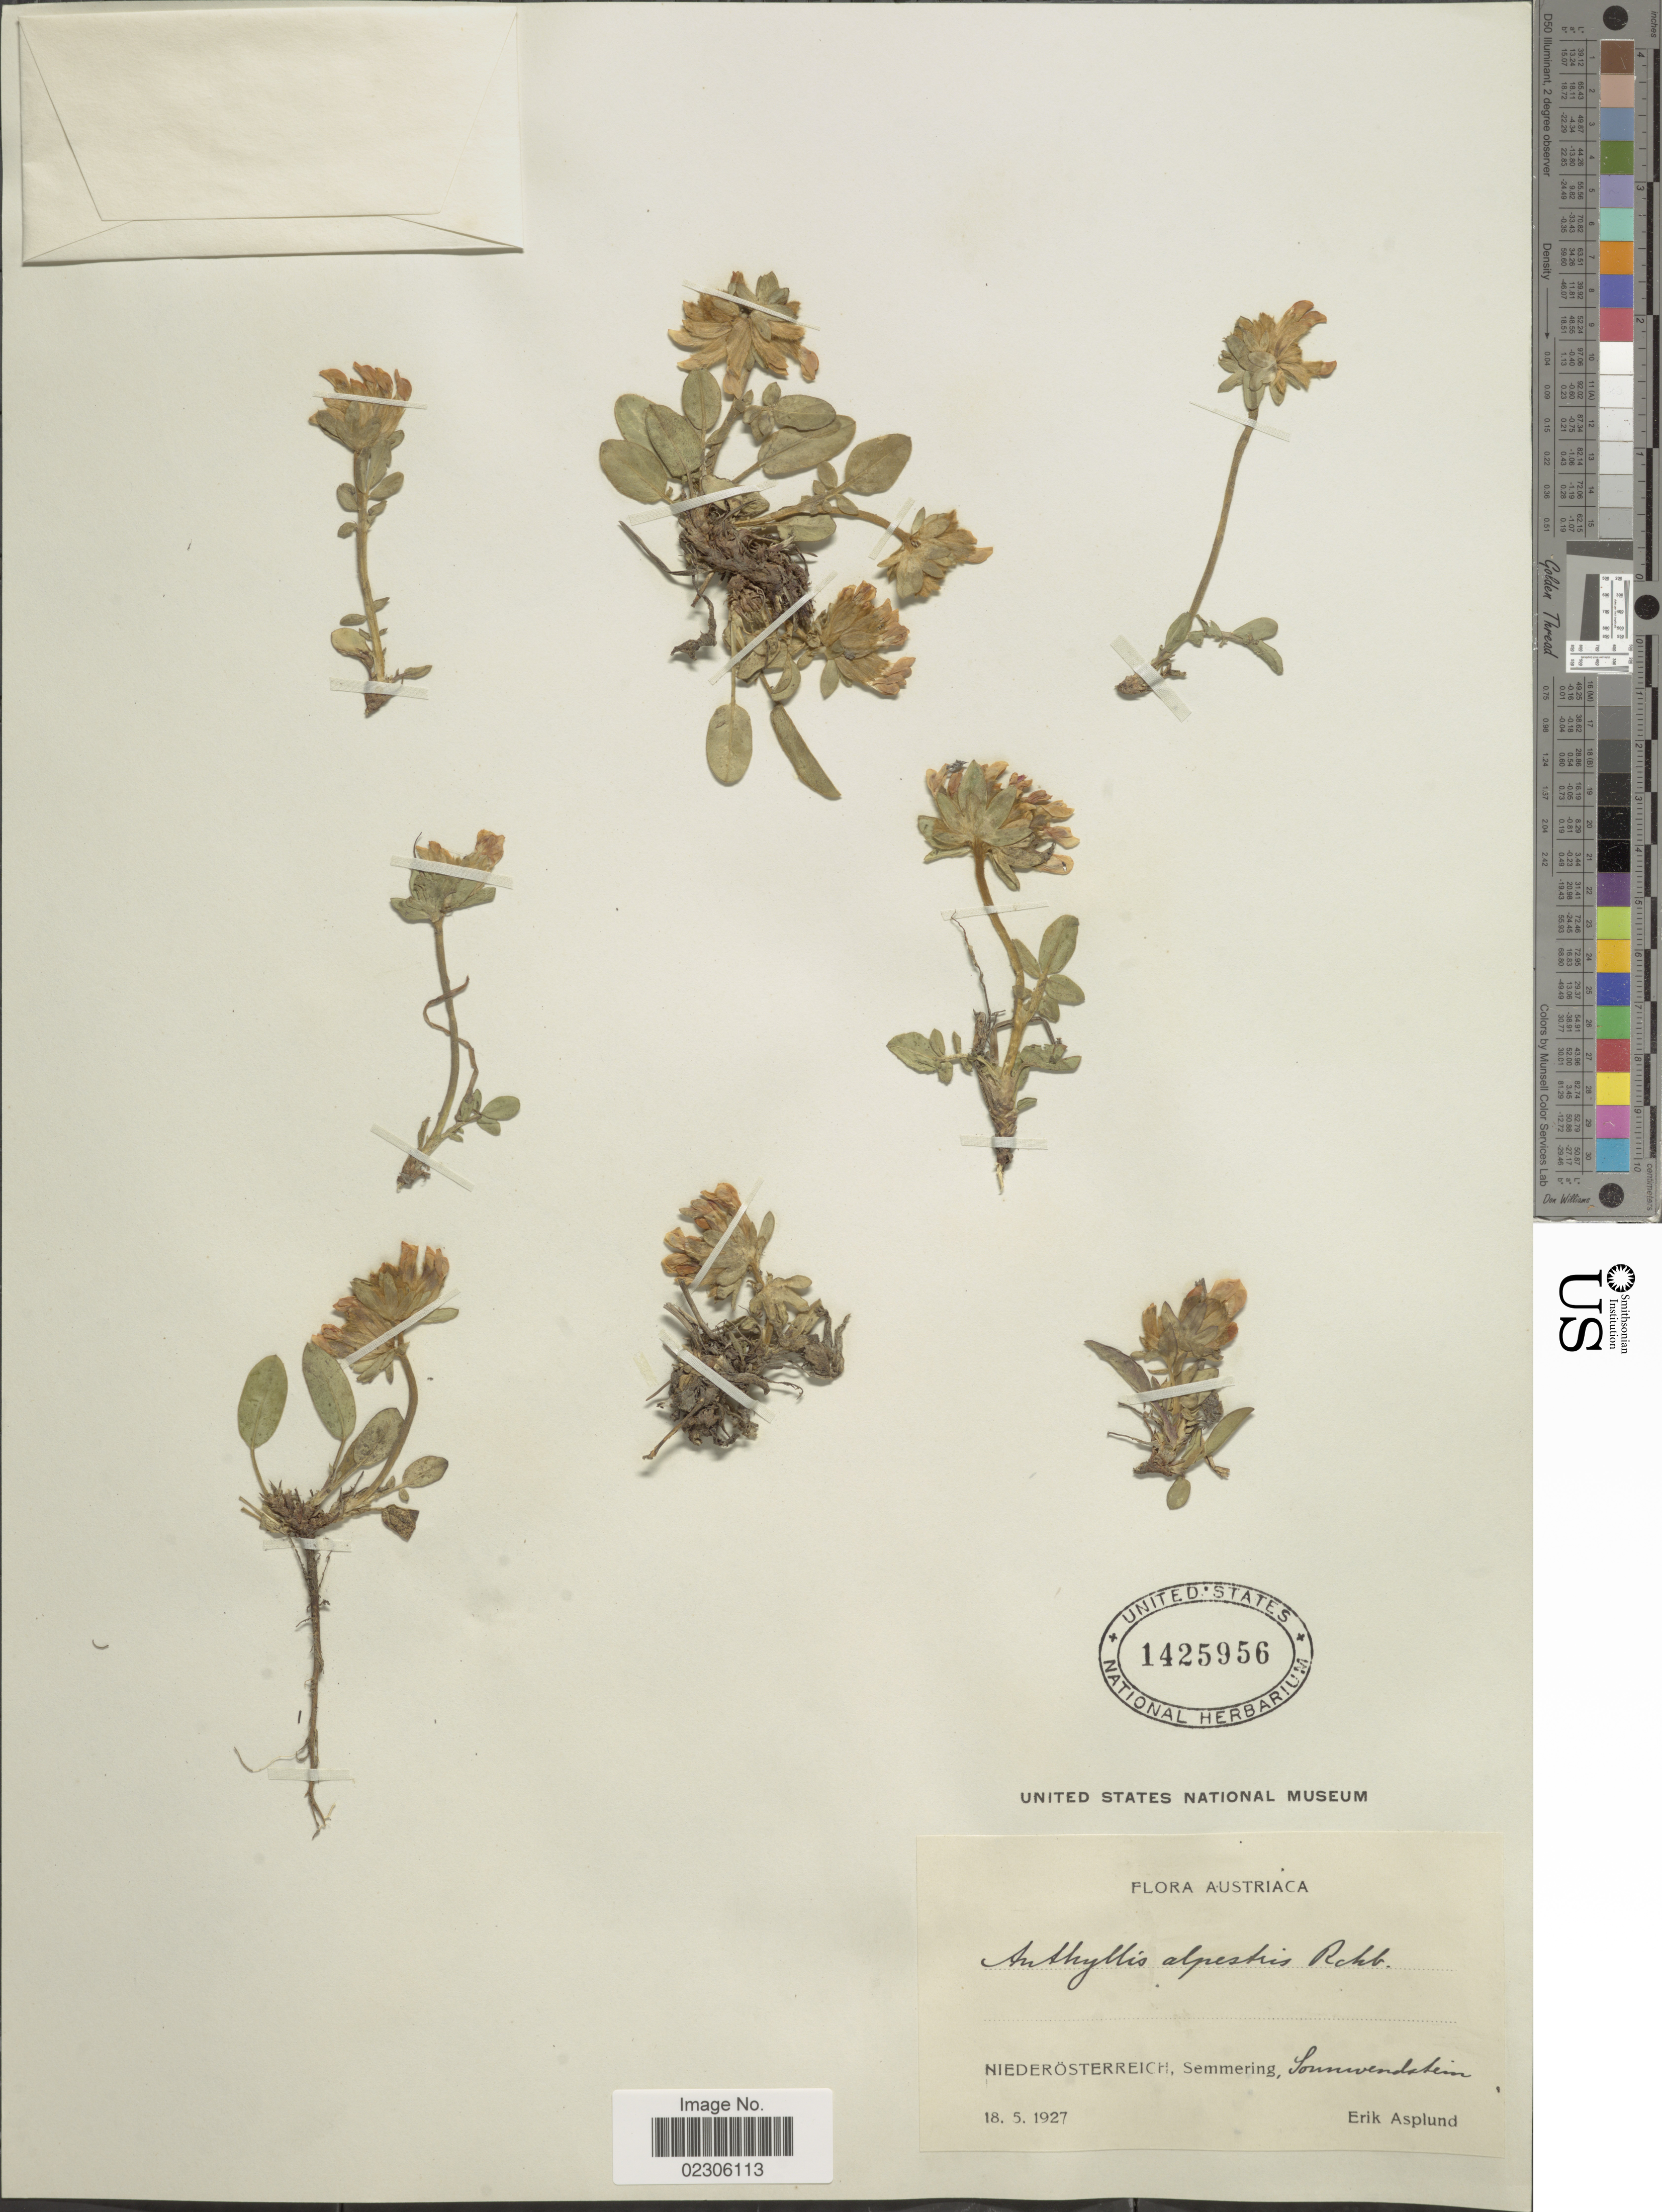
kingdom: Plantae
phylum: Tracheophyta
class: Magnoliopsida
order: Fabales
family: Fabaceae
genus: Anthyllis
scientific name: Anthyllis vulneraria subsp. alpestris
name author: Asch. & Graebn.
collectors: E. Asplund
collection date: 1927-05-18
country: Austria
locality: Austriaca, Niederosterreich, Semmering Sonnvendalien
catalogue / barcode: US 1425956